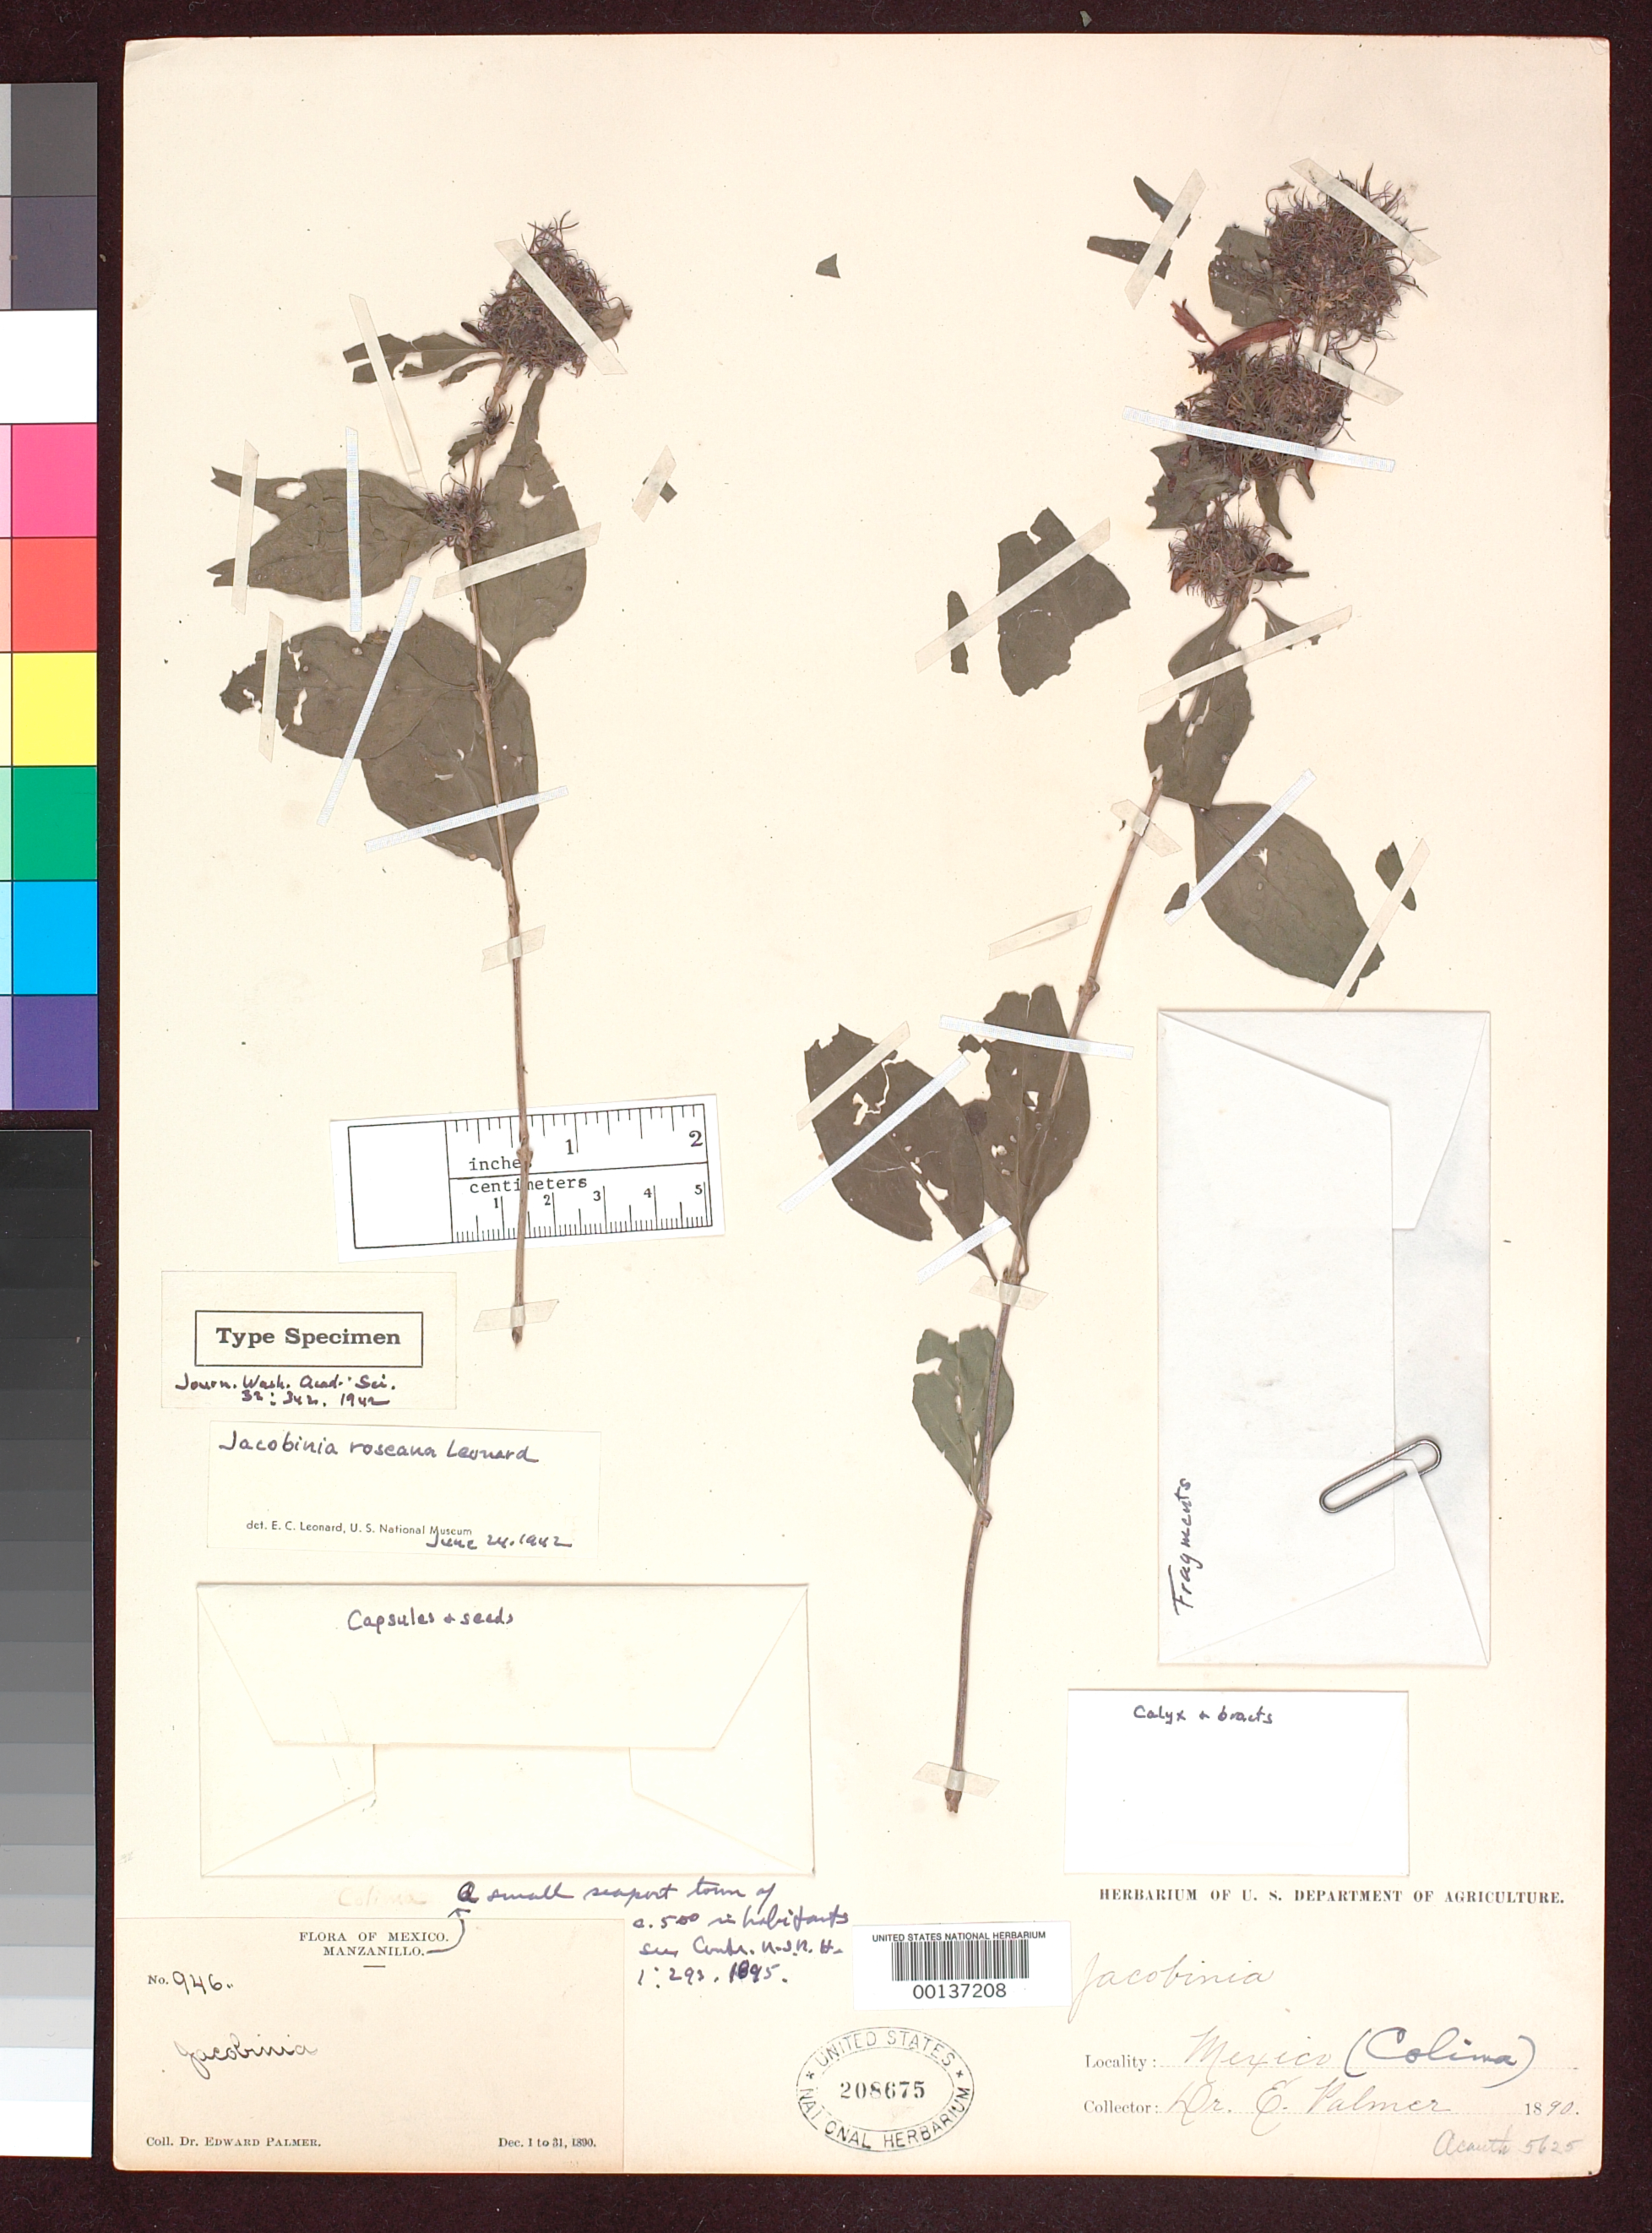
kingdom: Plantae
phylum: Tracheophyta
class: Magnoliopsida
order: Lamiales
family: Acanthaceae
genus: Jacobinia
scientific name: Jacobinia roseana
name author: Leonard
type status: Holotype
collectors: E. Palmer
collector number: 946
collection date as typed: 01 Dec 1890 to 31 Dec 1890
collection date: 1890-12-01/1890-12-31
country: Mexico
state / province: Colima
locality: Manzanillo.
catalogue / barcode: US 208675